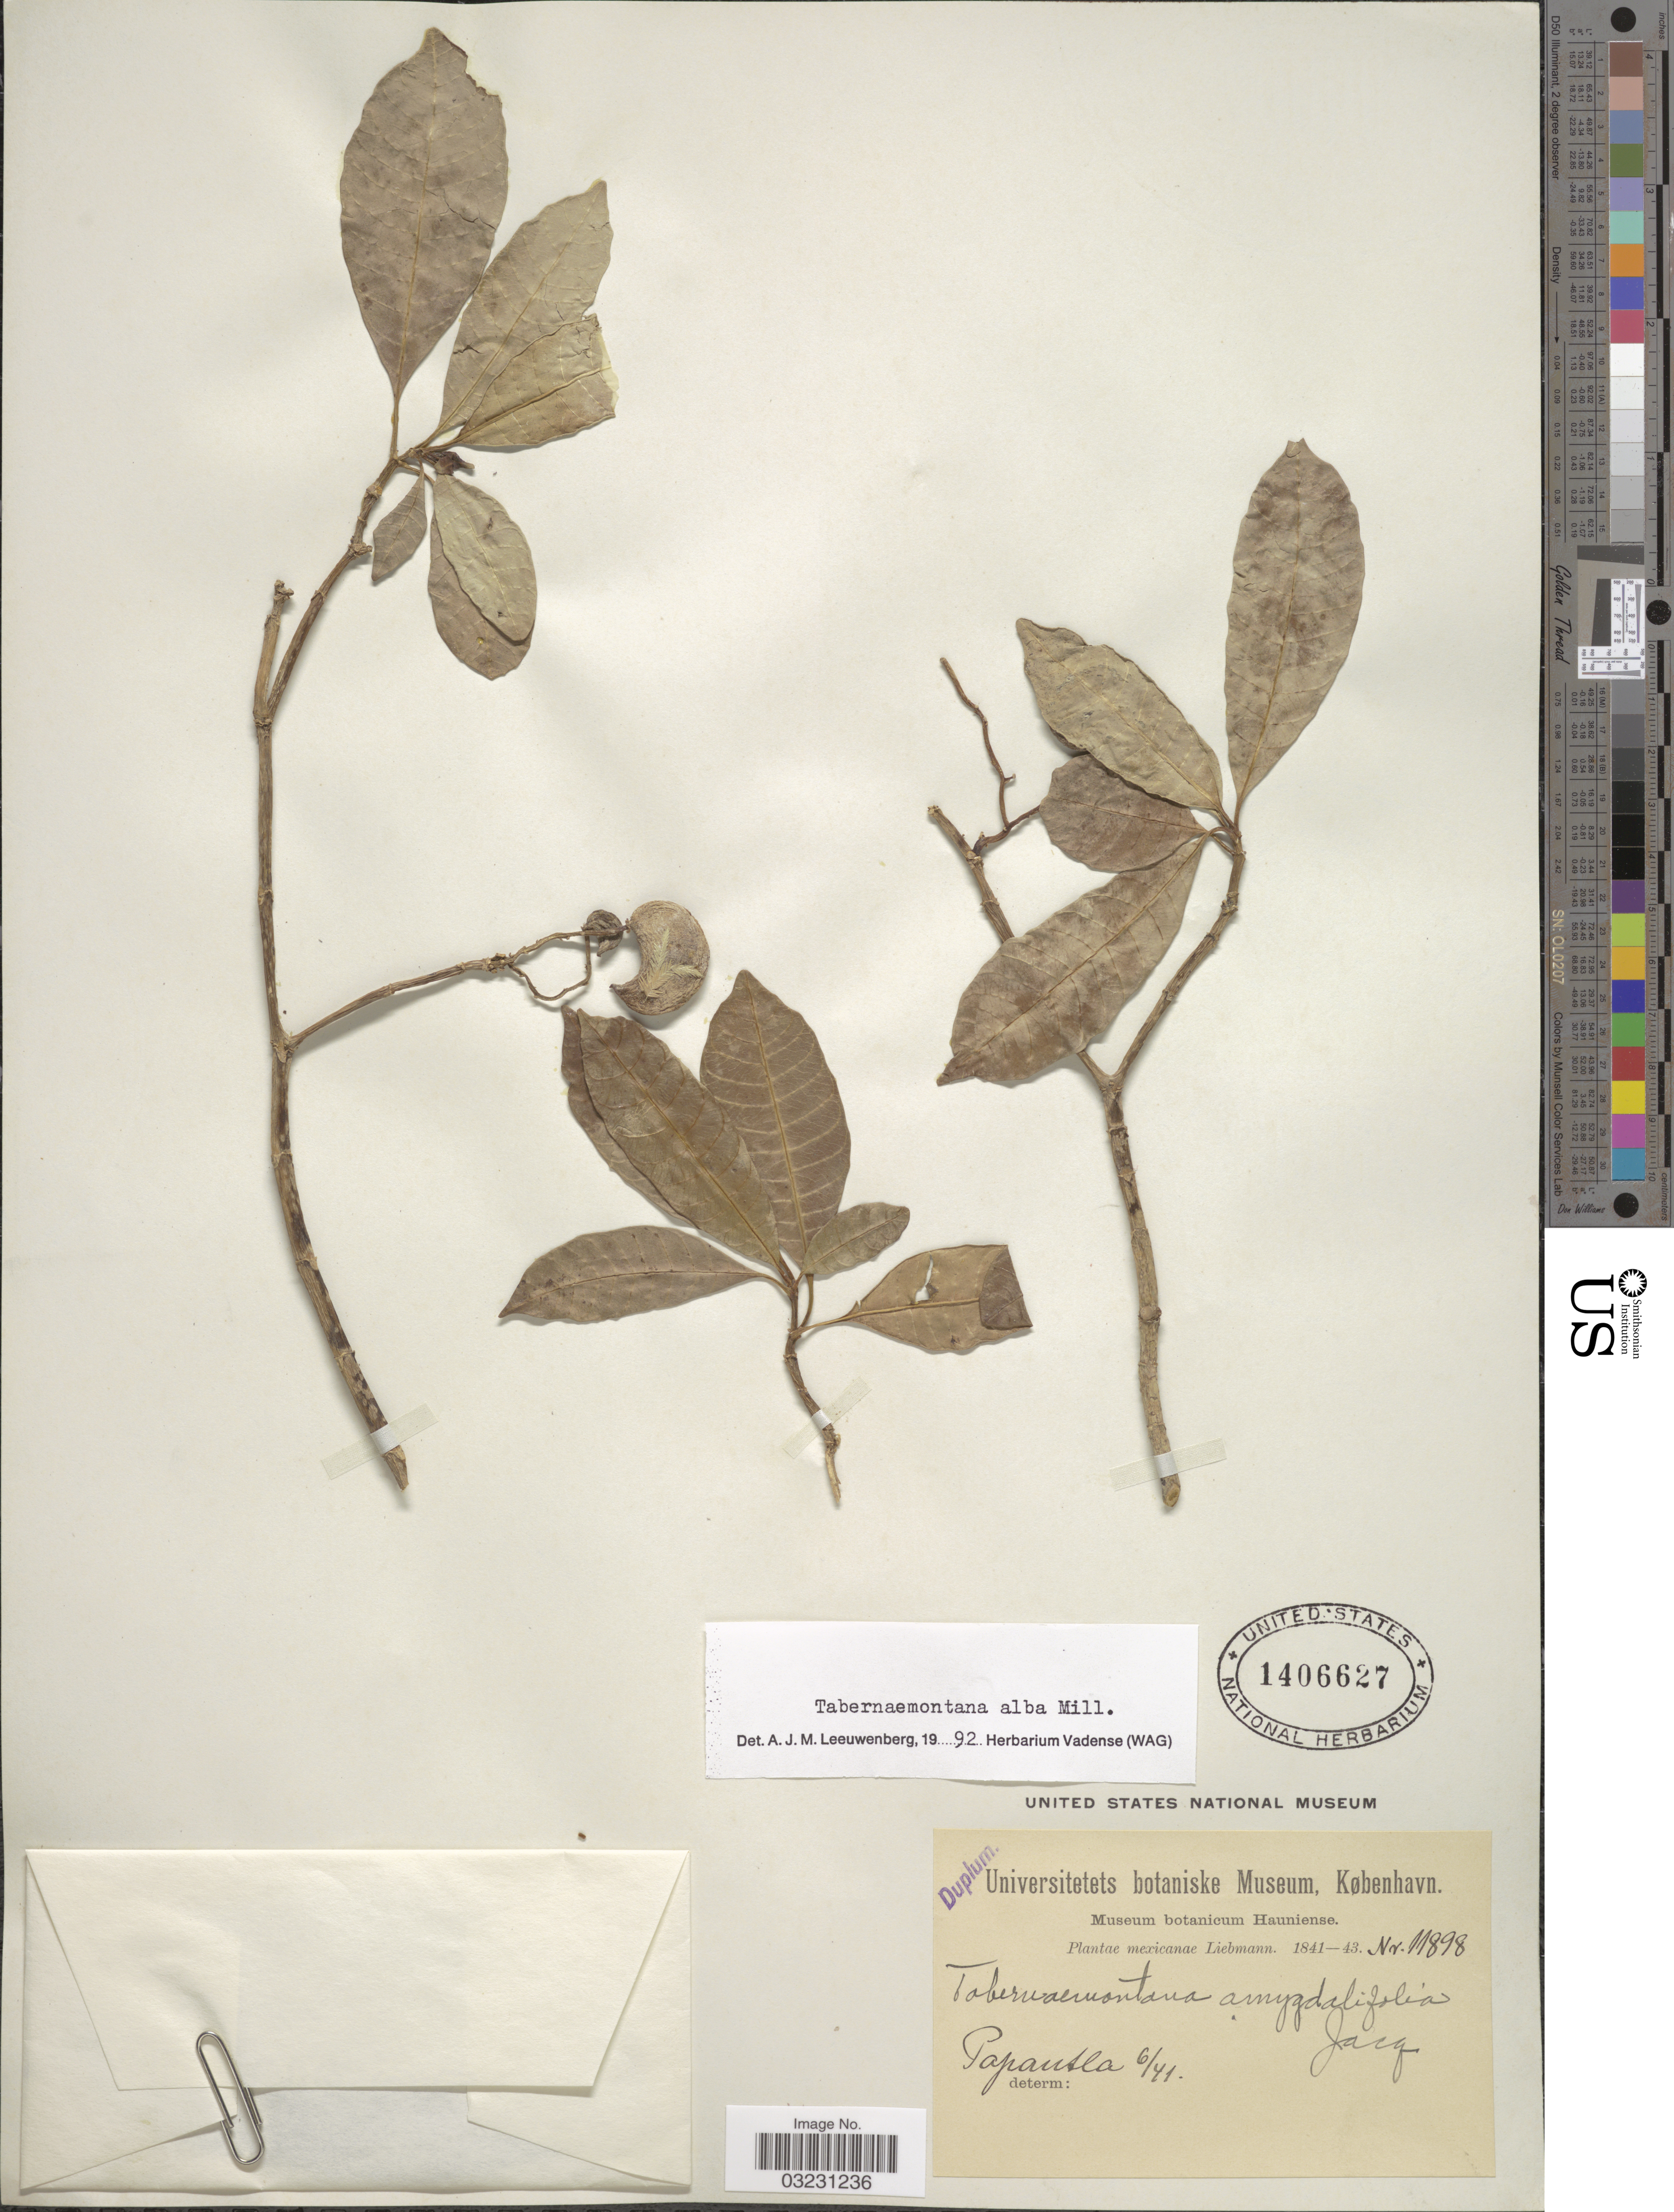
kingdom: Plantae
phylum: Tracheophyta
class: Magnoliopsida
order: Gentianales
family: Apocynaceae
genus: Tabernaemontana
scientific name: Tabernaemontana alba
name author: Mill.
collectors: Liebmann, --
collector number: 11898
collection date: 1841-06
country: Mexico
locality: Papantla.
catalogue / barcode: US 1406627